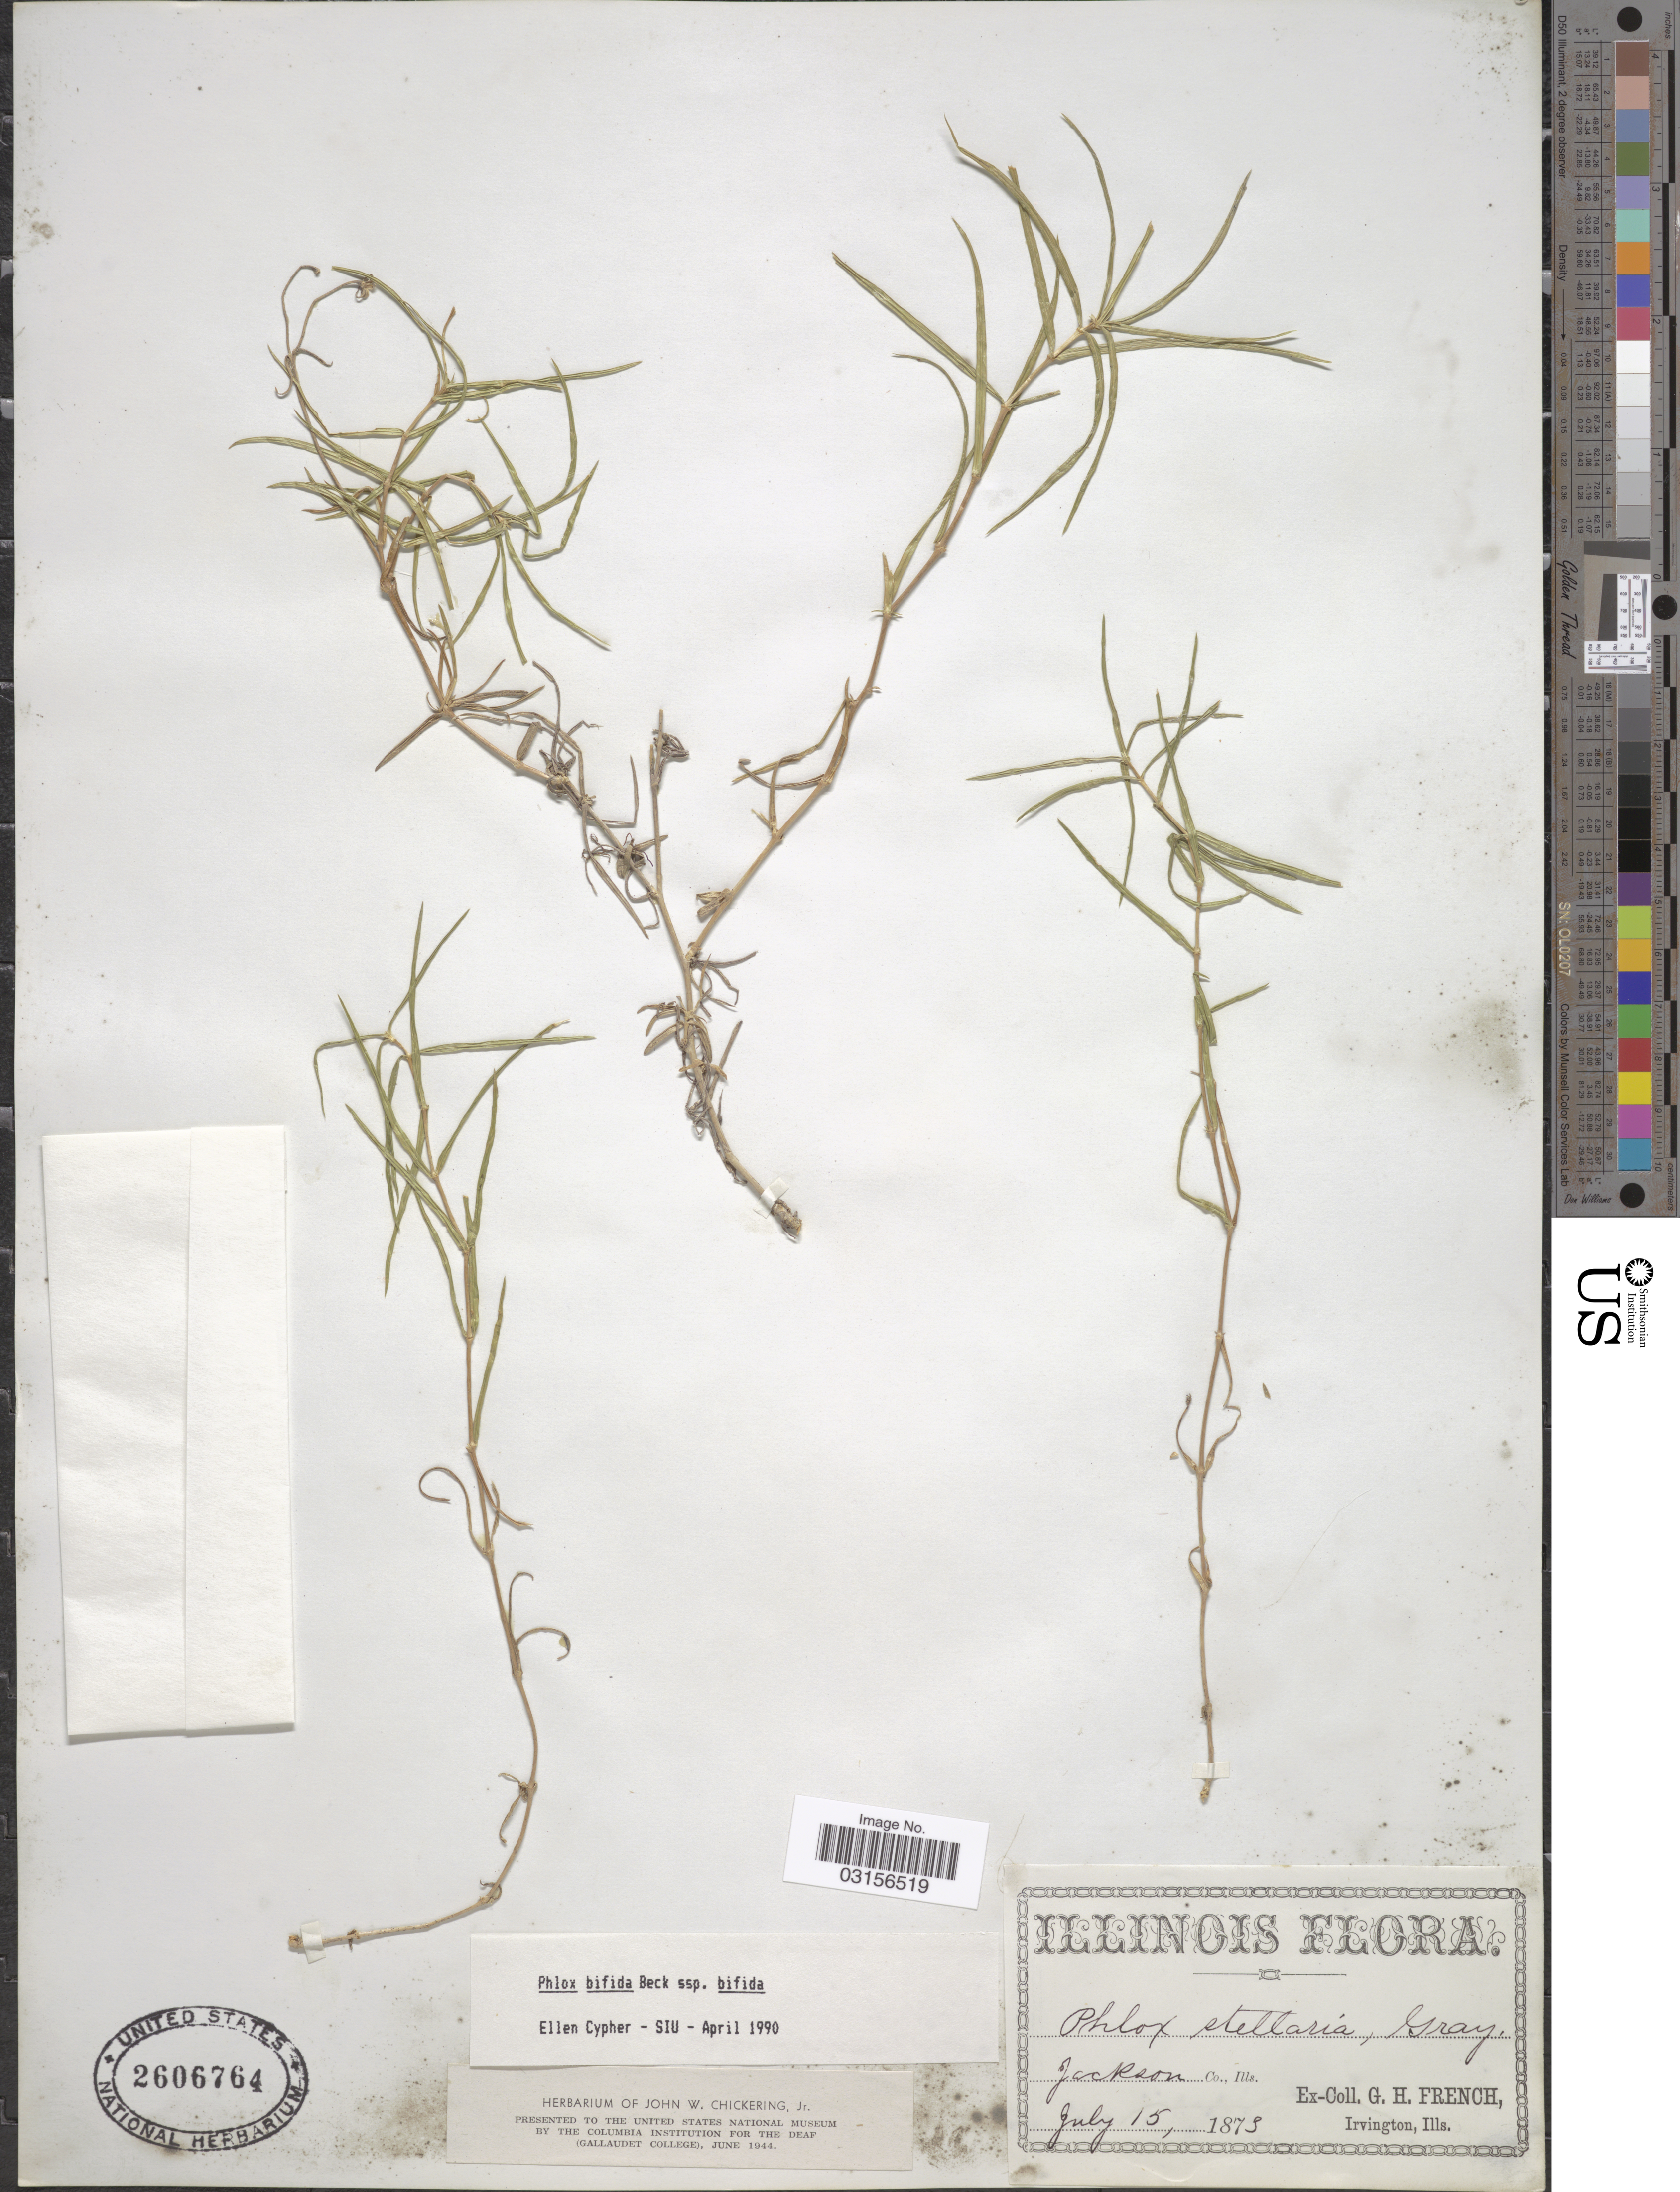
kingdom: Plantae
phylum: Tracheophyta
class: Magnoliopsida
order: Ericales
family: Polemoniaceae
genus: Phlox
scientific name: Phlox bifida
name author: L.C. Beck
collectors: G. H. French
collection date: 1873-07-15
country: United States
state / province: Illinois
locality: Jackson Co., Ills.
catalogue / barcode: US 2606764